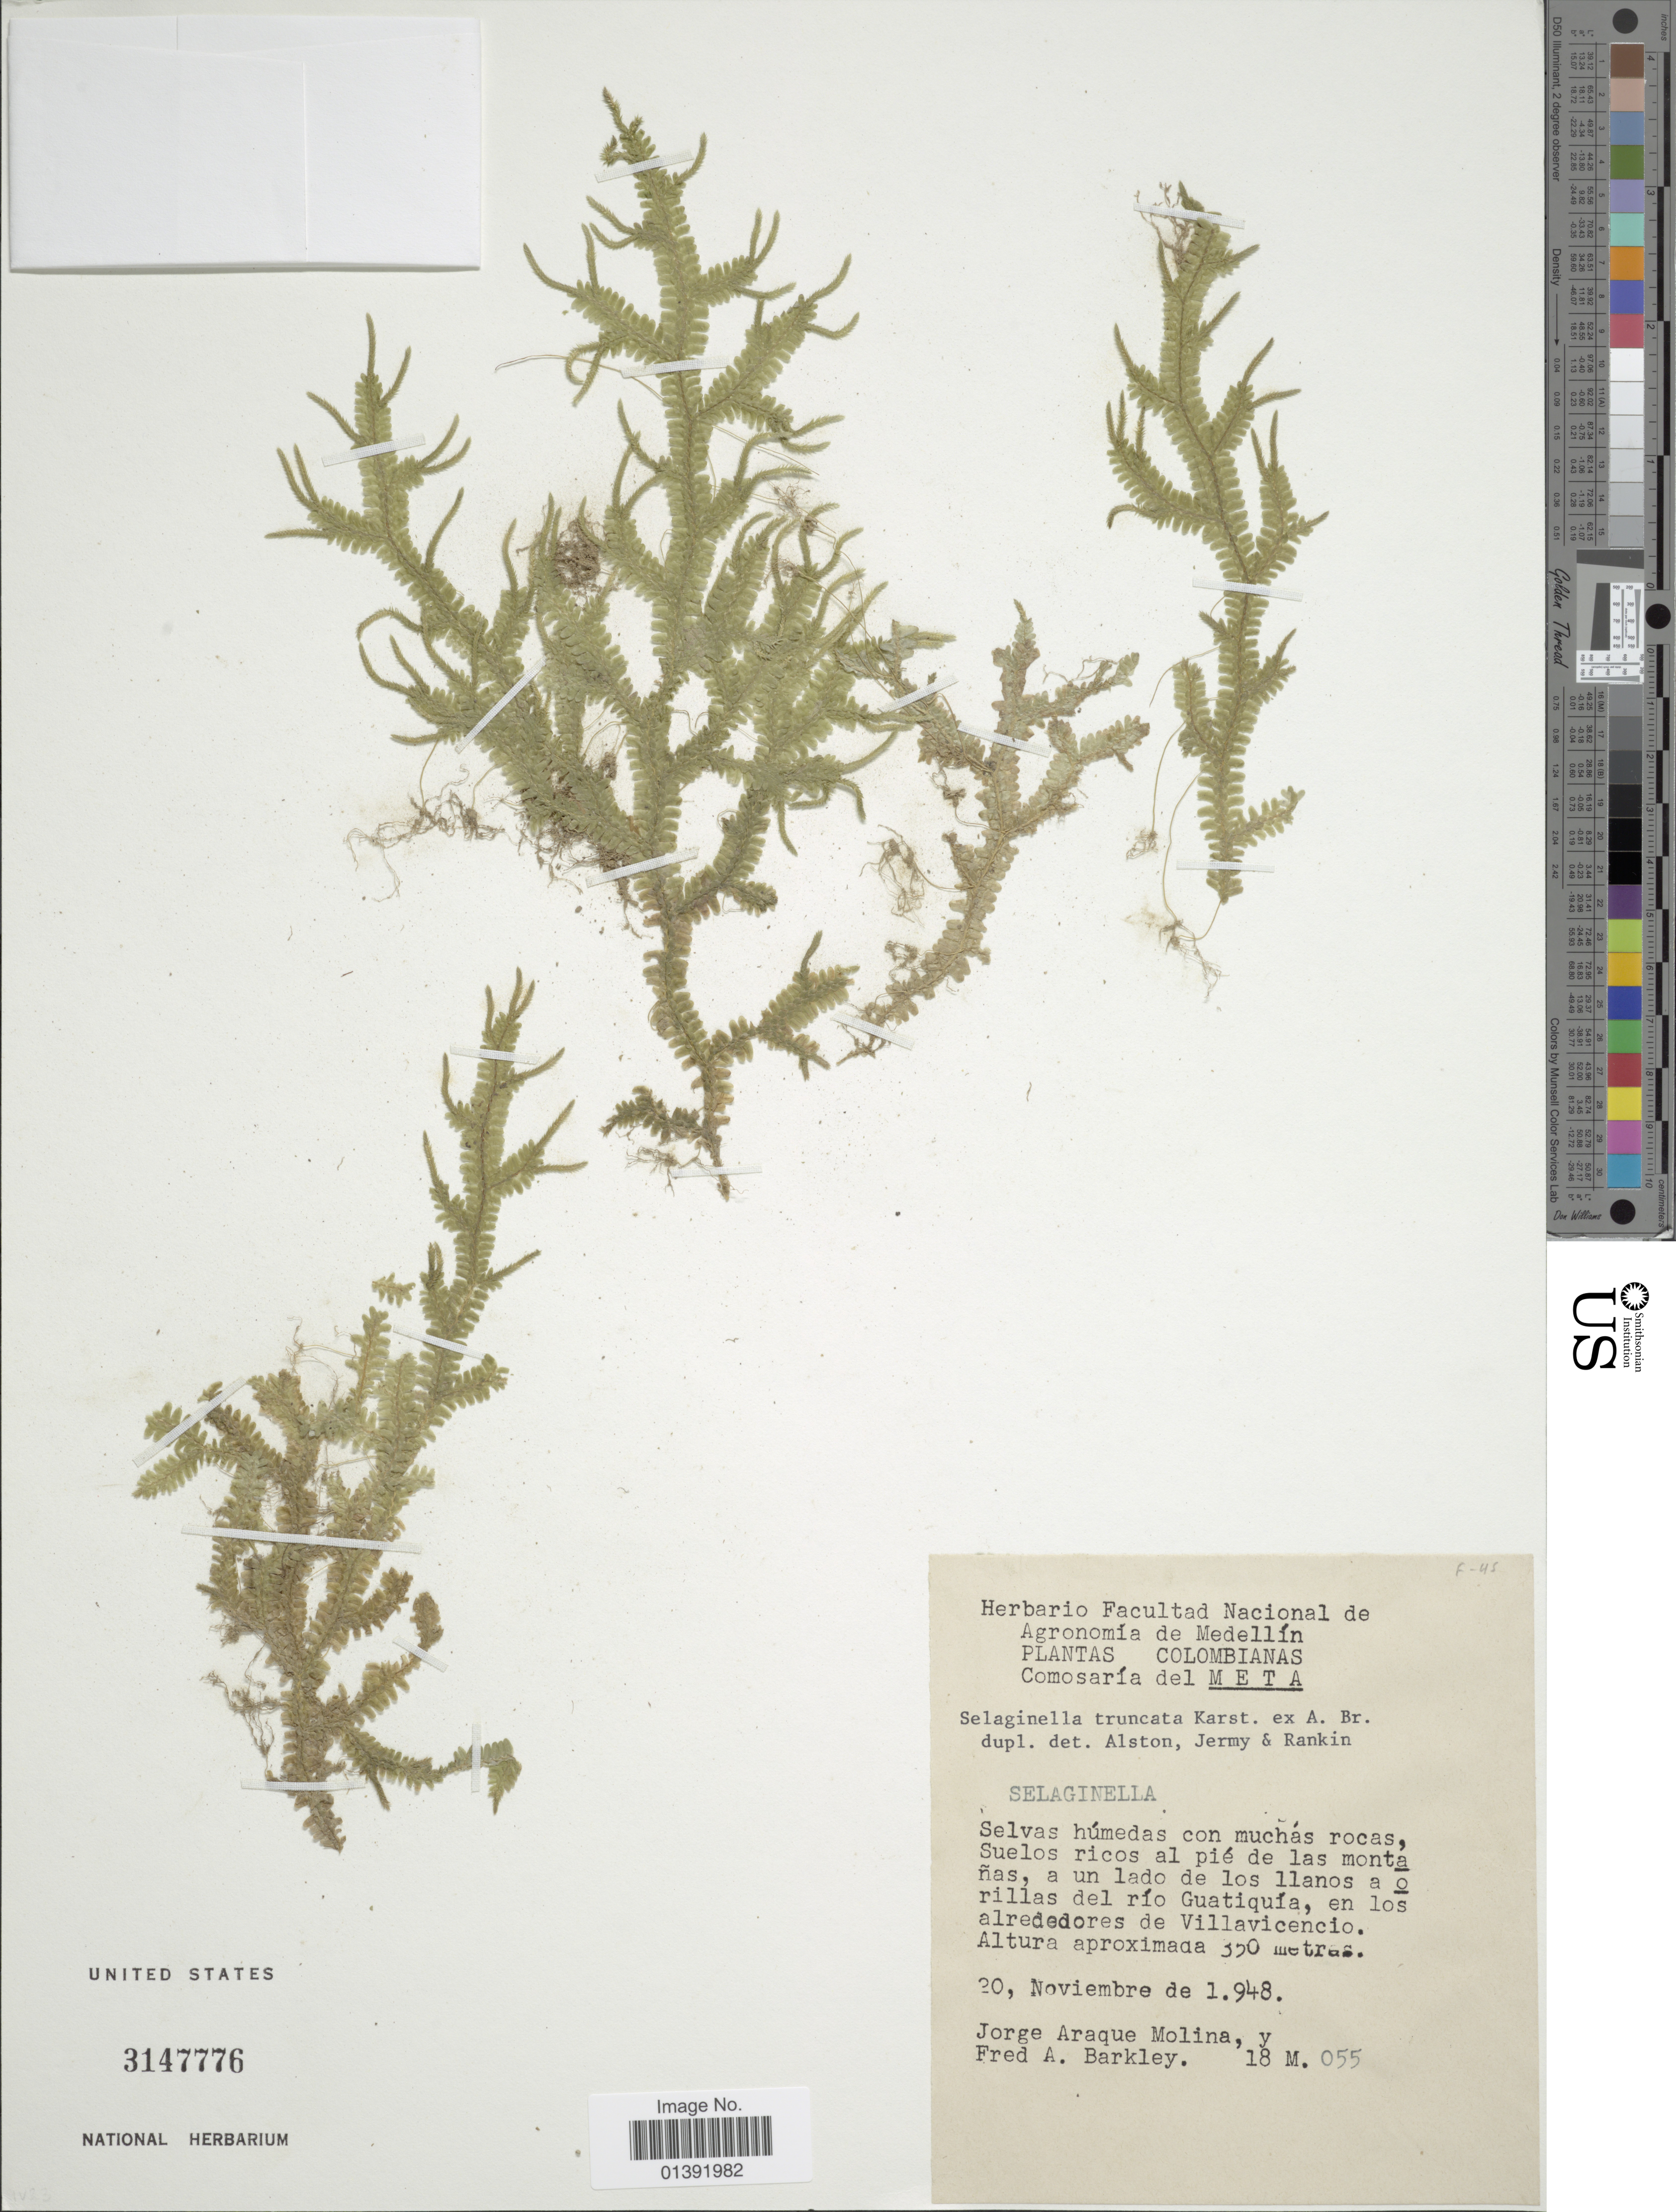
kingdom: Plantae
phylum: Tracheophyta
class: Lycopodiopsida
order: Selaginellales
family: Selaginellaceae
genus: Selaginella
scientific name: Selaginella truncata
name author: H. Karst. ex A. Braun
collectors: J. A. Molina & F. A. Barkley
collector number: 18M055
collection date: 1948-11-30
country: Colombia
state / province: Meta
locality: Comosaria del Meta, a un lado de los llanos a o rillas del rio Guatiquia, en los alrededores de Villavicencio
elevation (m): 350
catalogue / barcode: US 3147776